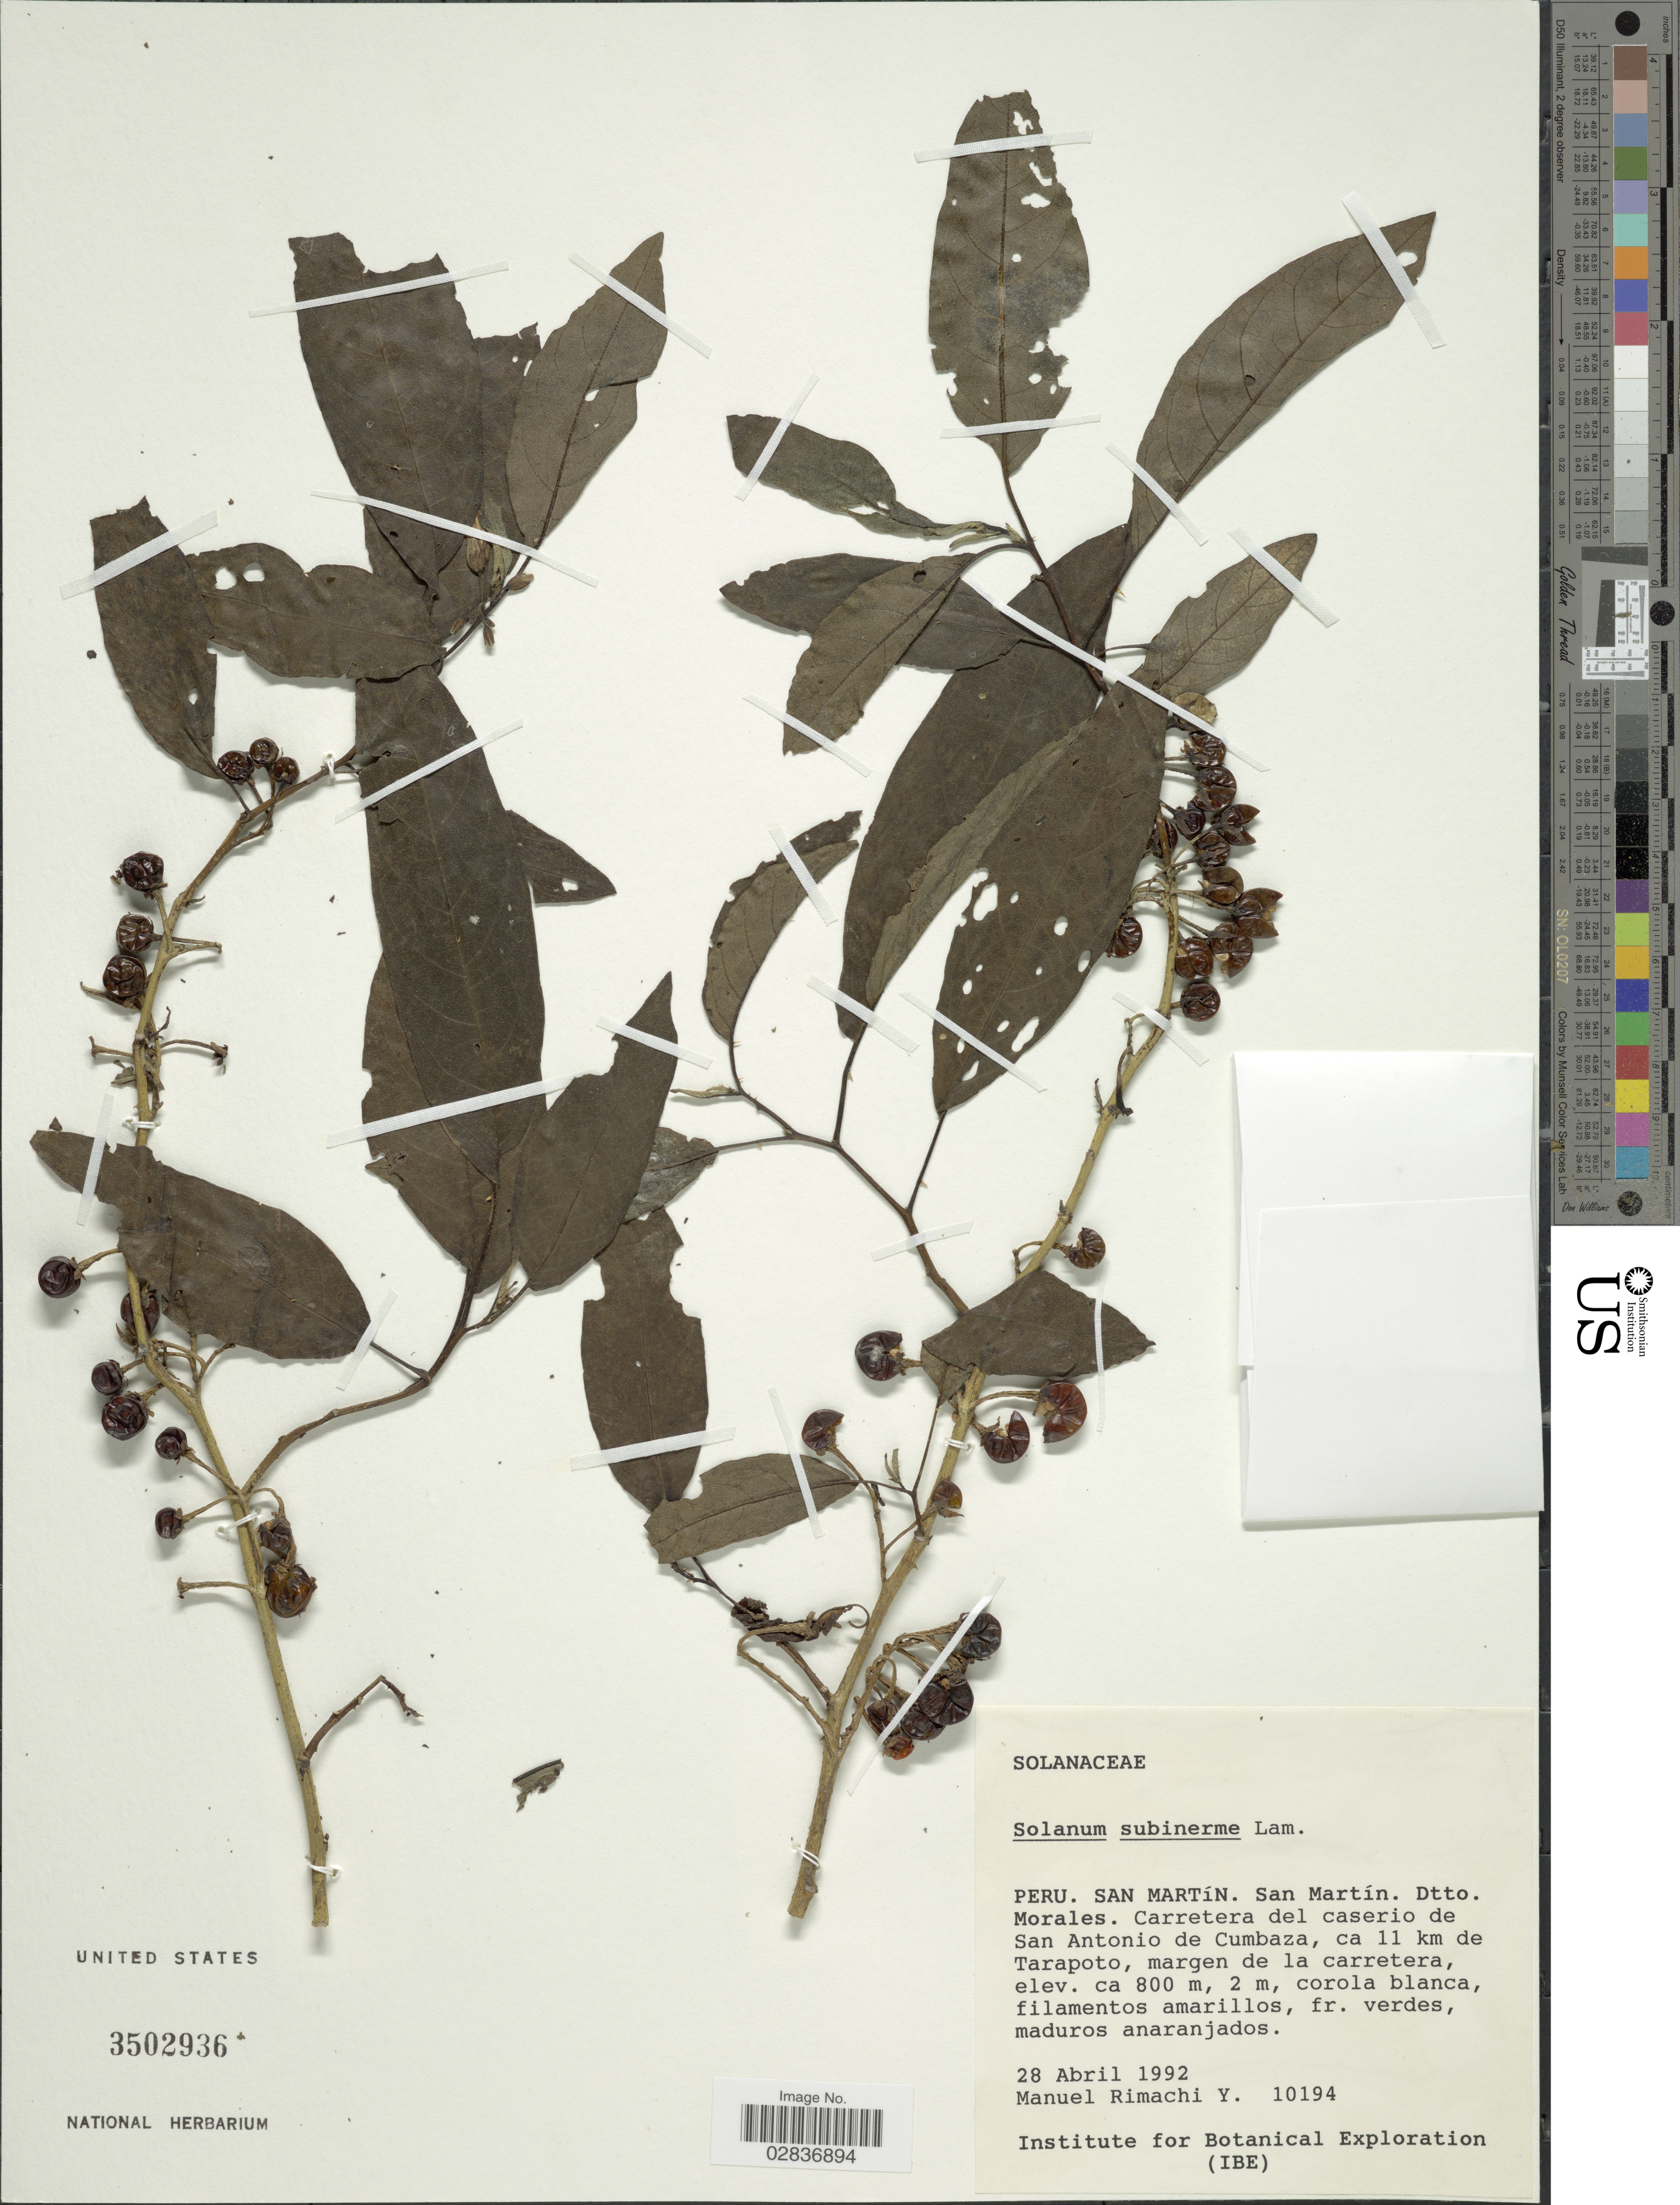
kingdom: Plantae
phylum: Tracheophyta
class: Magnoliopsida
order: Solanales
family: Solanaceae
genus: Solanum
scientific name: Solanum subinerme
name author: Jacq.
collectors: M. Rimachi Y.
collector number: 10194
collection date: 1992-04-28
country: Peru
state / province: San Martín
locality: San Martín. Dtto. Morales. Carretera del caserio de San Antonio de Cumbaza, ca 11 km de Tarapoto.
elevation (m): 800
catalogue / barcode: US 3502936